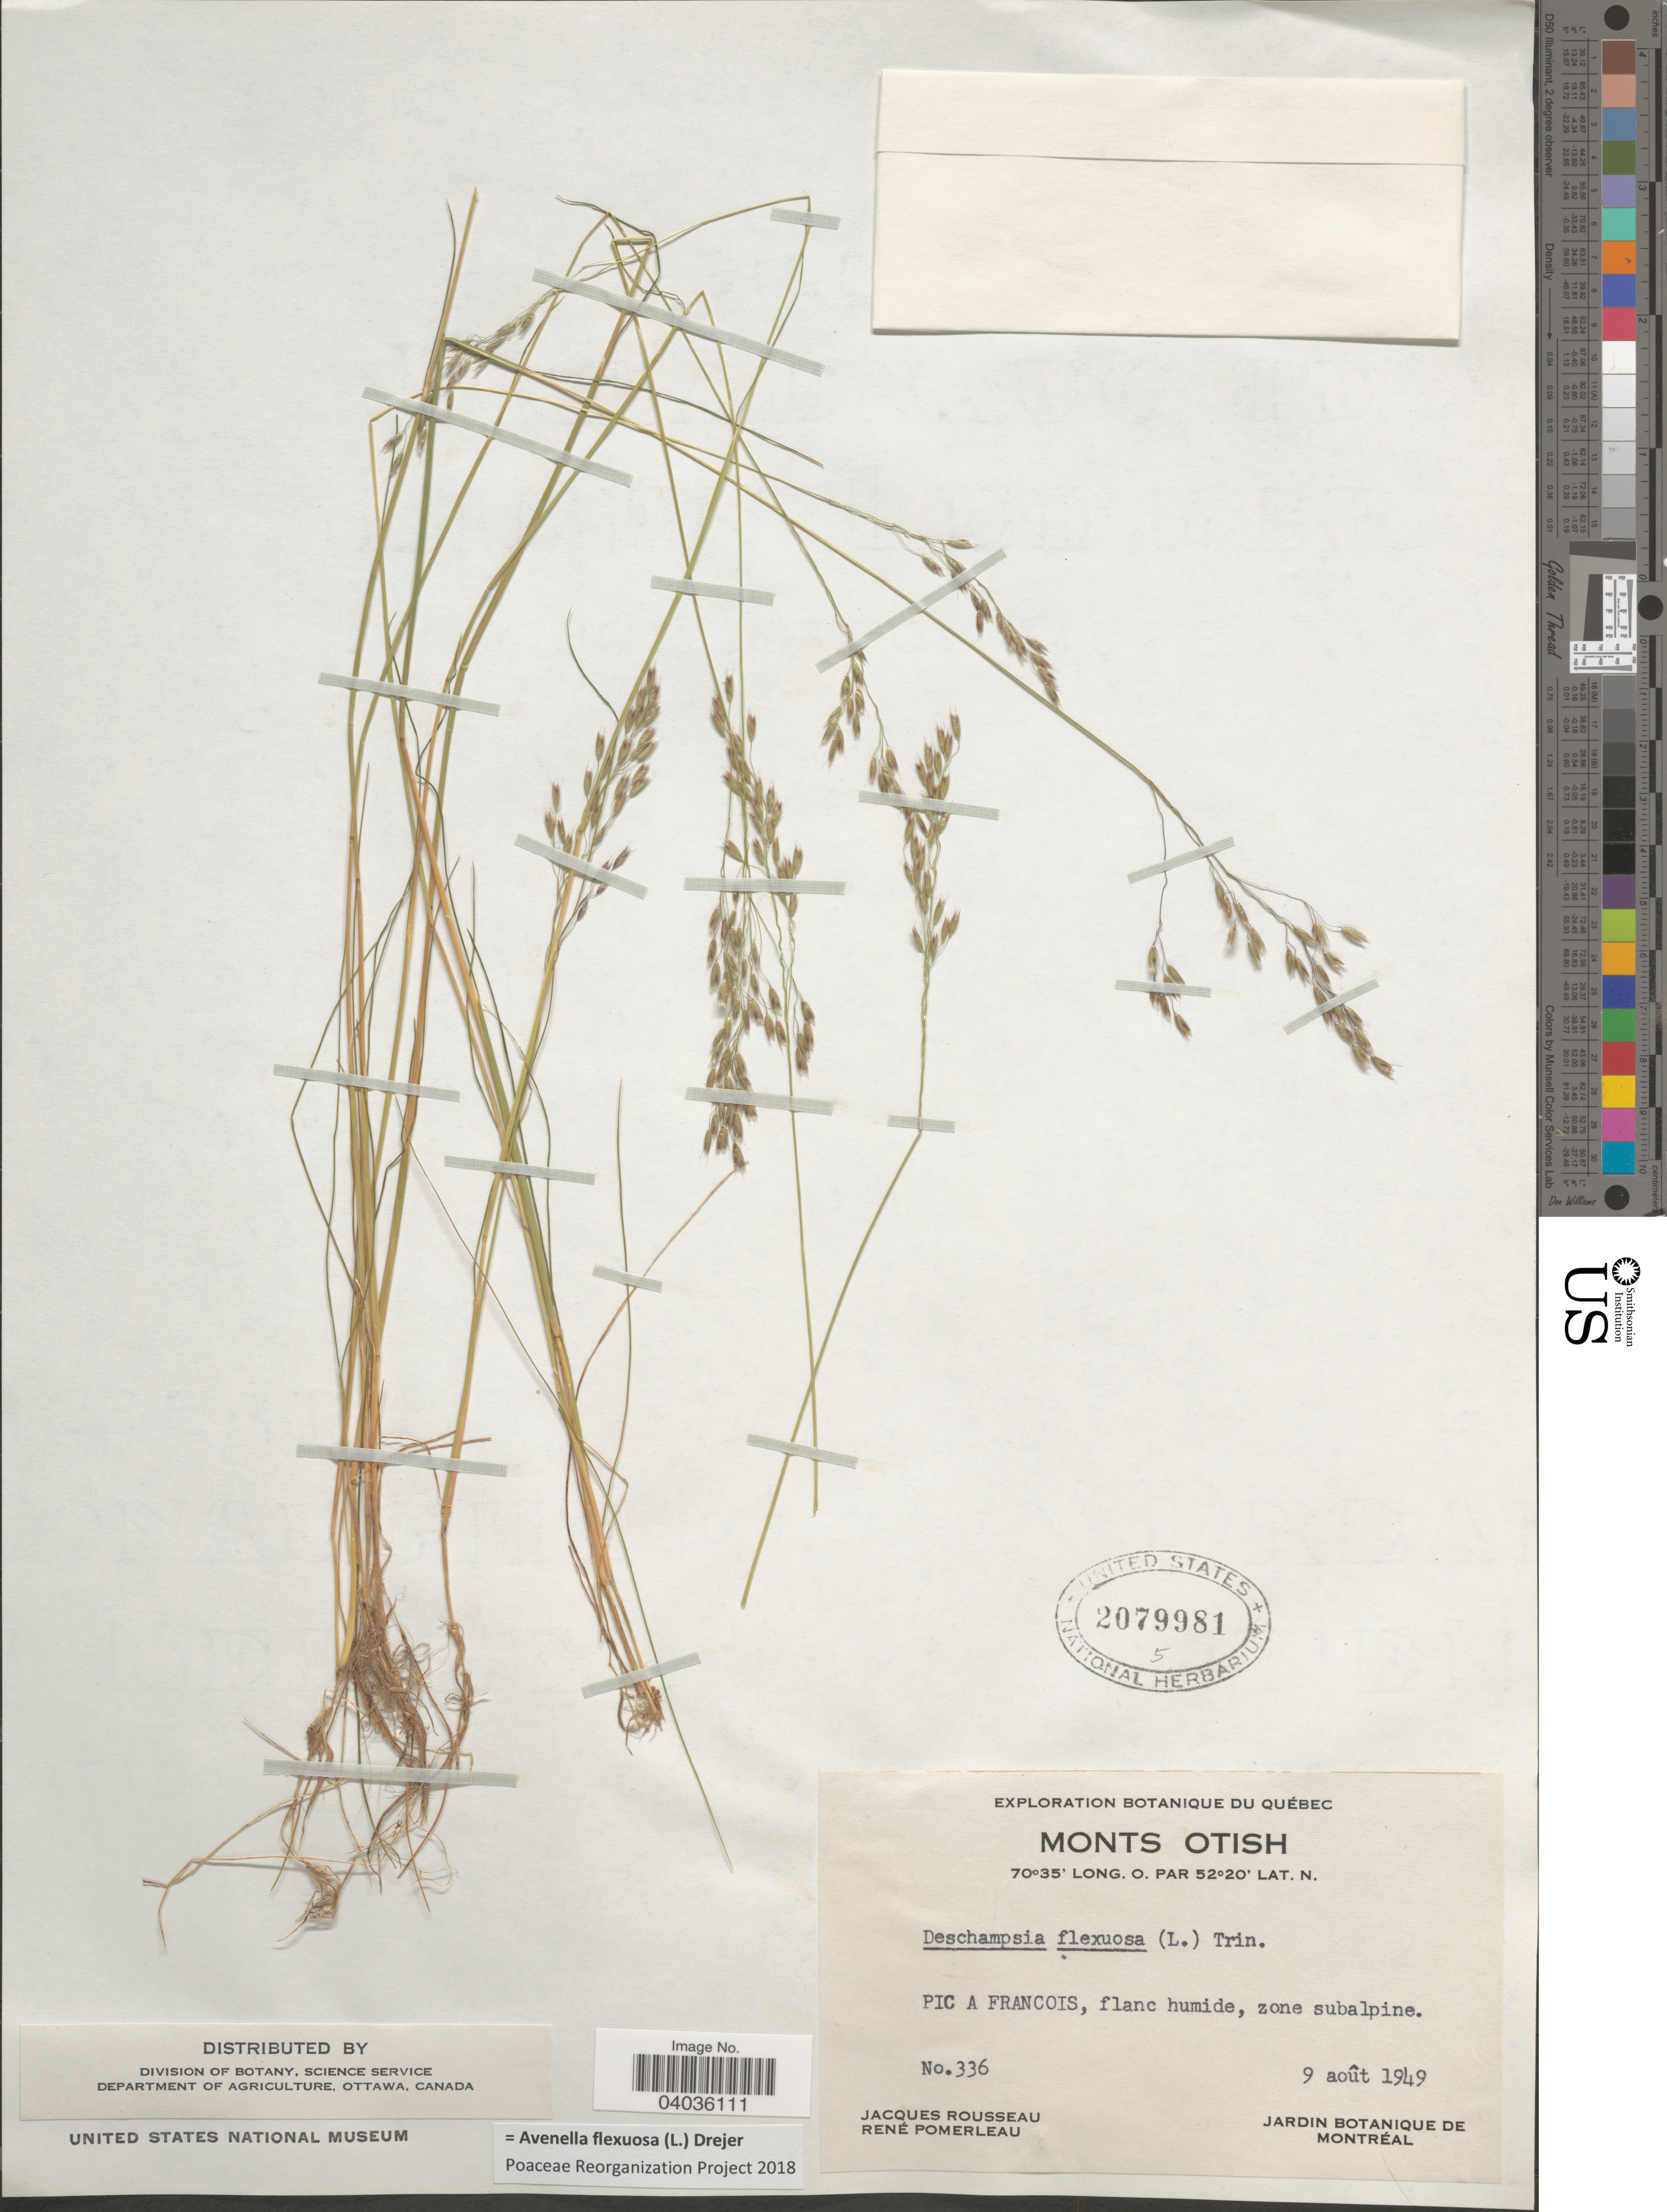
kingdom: Plantae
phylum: Tracheophyta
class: Liliopsida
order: Poales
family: Poaceae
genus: Avenella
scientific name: Avenella flexuosa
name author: (L.) Drejer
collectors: J. Rousseau & R. Pomerleau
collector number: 336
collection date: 1949-08-09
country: Canada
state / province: Quebec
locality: Monts Otish. Pic a Francois, flanc humide, zone subalpine.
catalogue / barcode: US 2079981